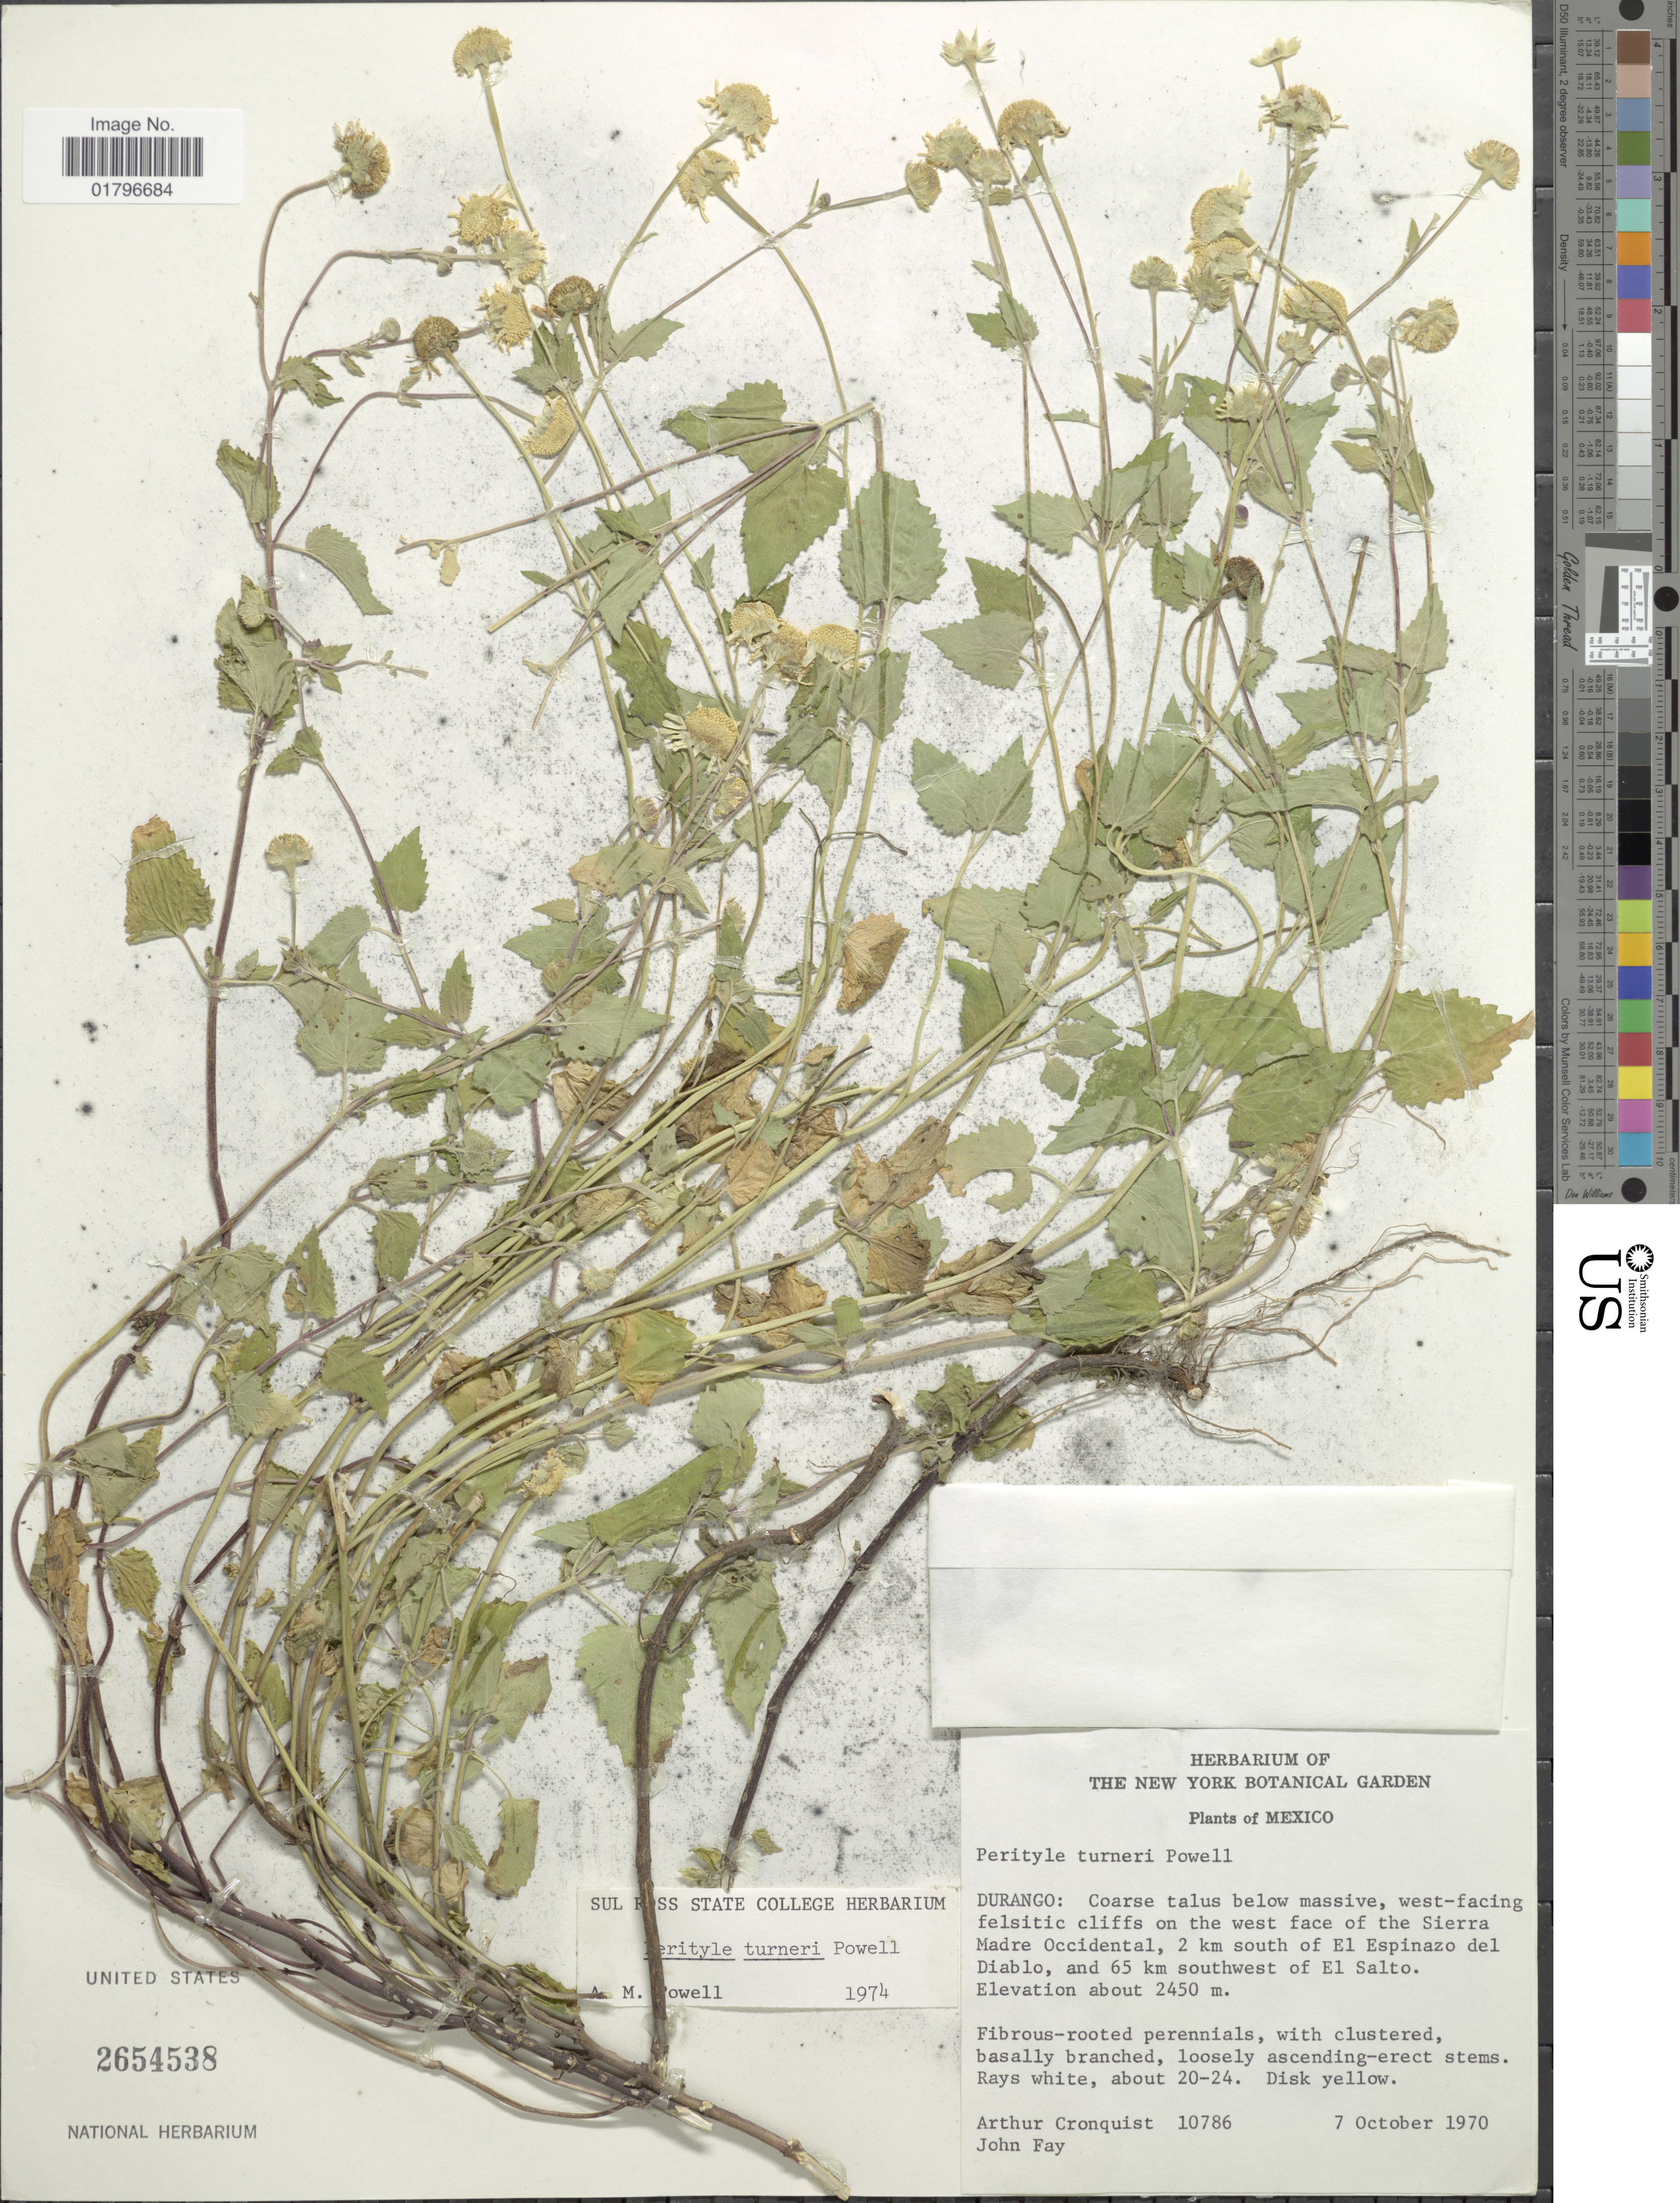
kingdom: Plantae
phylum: Tracheophyta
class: Magnoliopsida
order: Asterales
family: Asteraceae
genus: Perityle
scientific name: Perityle turneri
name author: A.M. Powell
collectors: A. J. Cronquist & J. M. Fay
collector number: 10786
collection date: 1970-10-07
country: Mexico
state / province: Durango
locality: Durango: Coarse talus below massive, west-facing felsitic cliffs on the west face of the Sierra Madre Occidental, 2 km south of El Espinazo del Diablo, and 65 km southwest of El Salto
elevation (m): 2450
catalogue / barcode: US 2654538